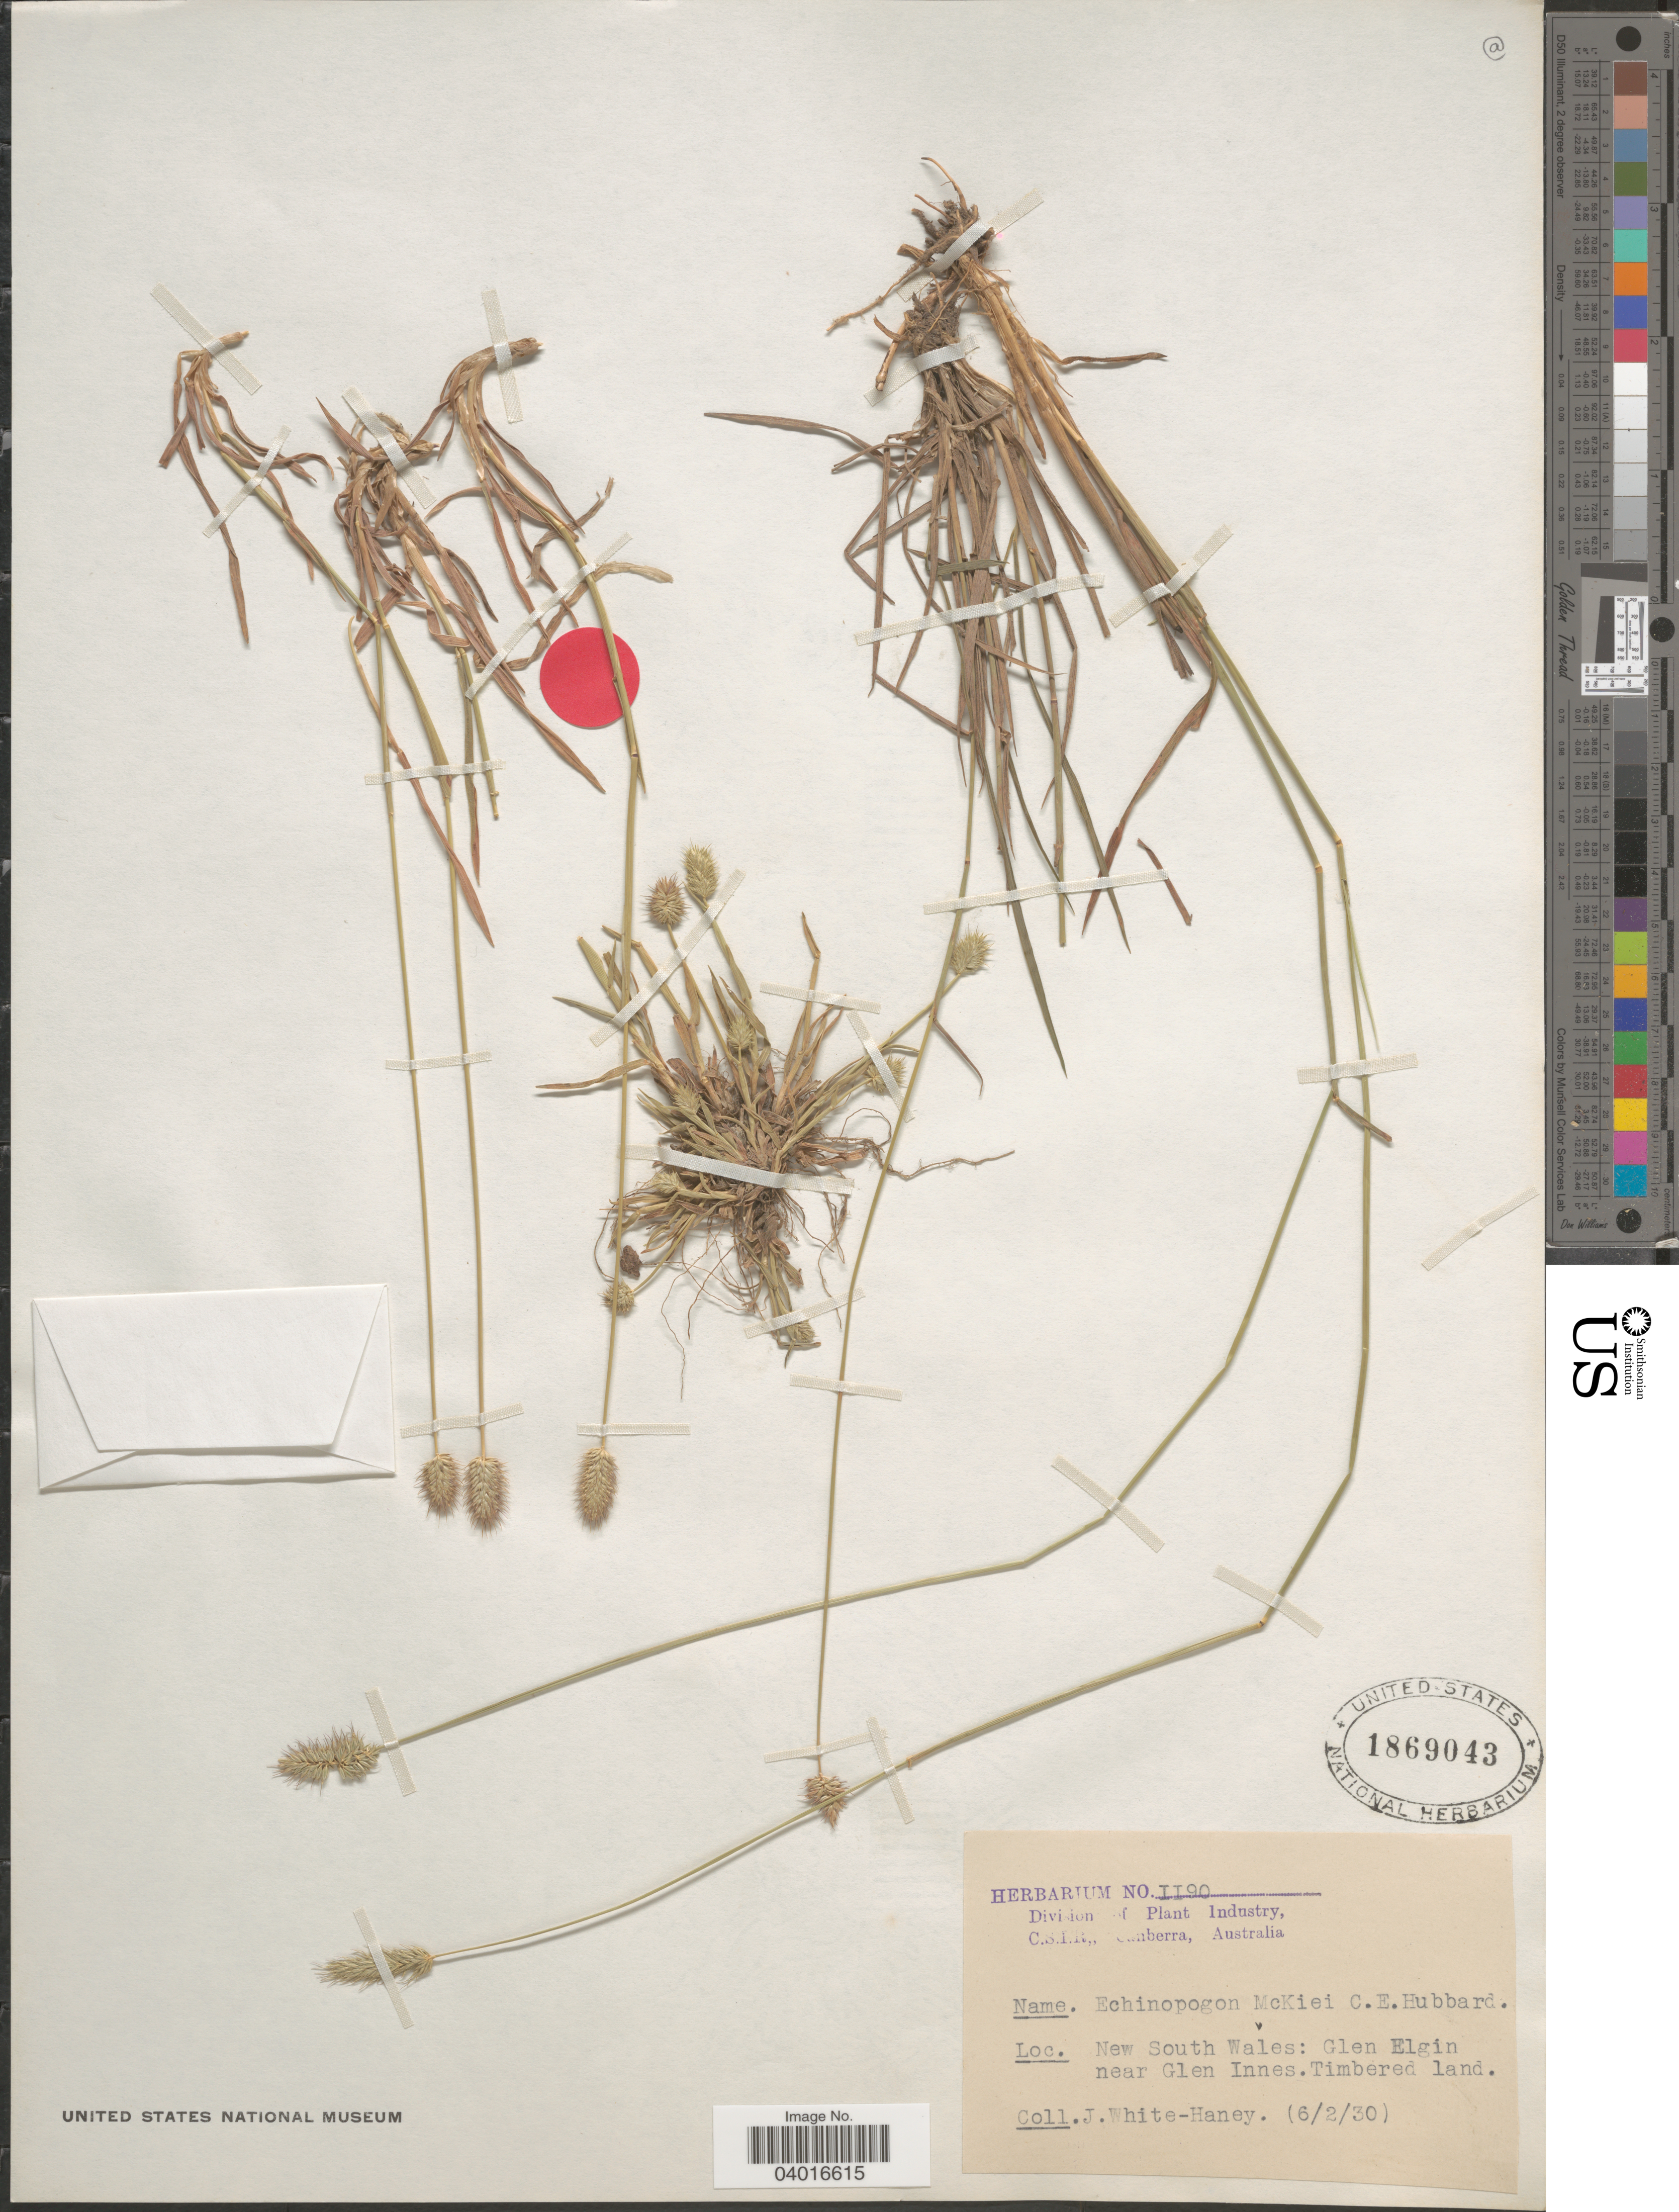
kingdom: Plantae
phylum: Tracheophyta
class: Liliopsida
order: Poales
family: Poaceae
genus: Echinopogon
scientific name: Echinopogon mckiei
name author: C.E. Hubb.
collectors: J. White-Haney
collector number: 1190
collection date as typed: Transcribed d/m/y: 6/2/30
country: Australia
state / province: New South Wales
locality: Glen Elgin near Glen Innes. Timbered land.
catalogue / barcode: US 1869043